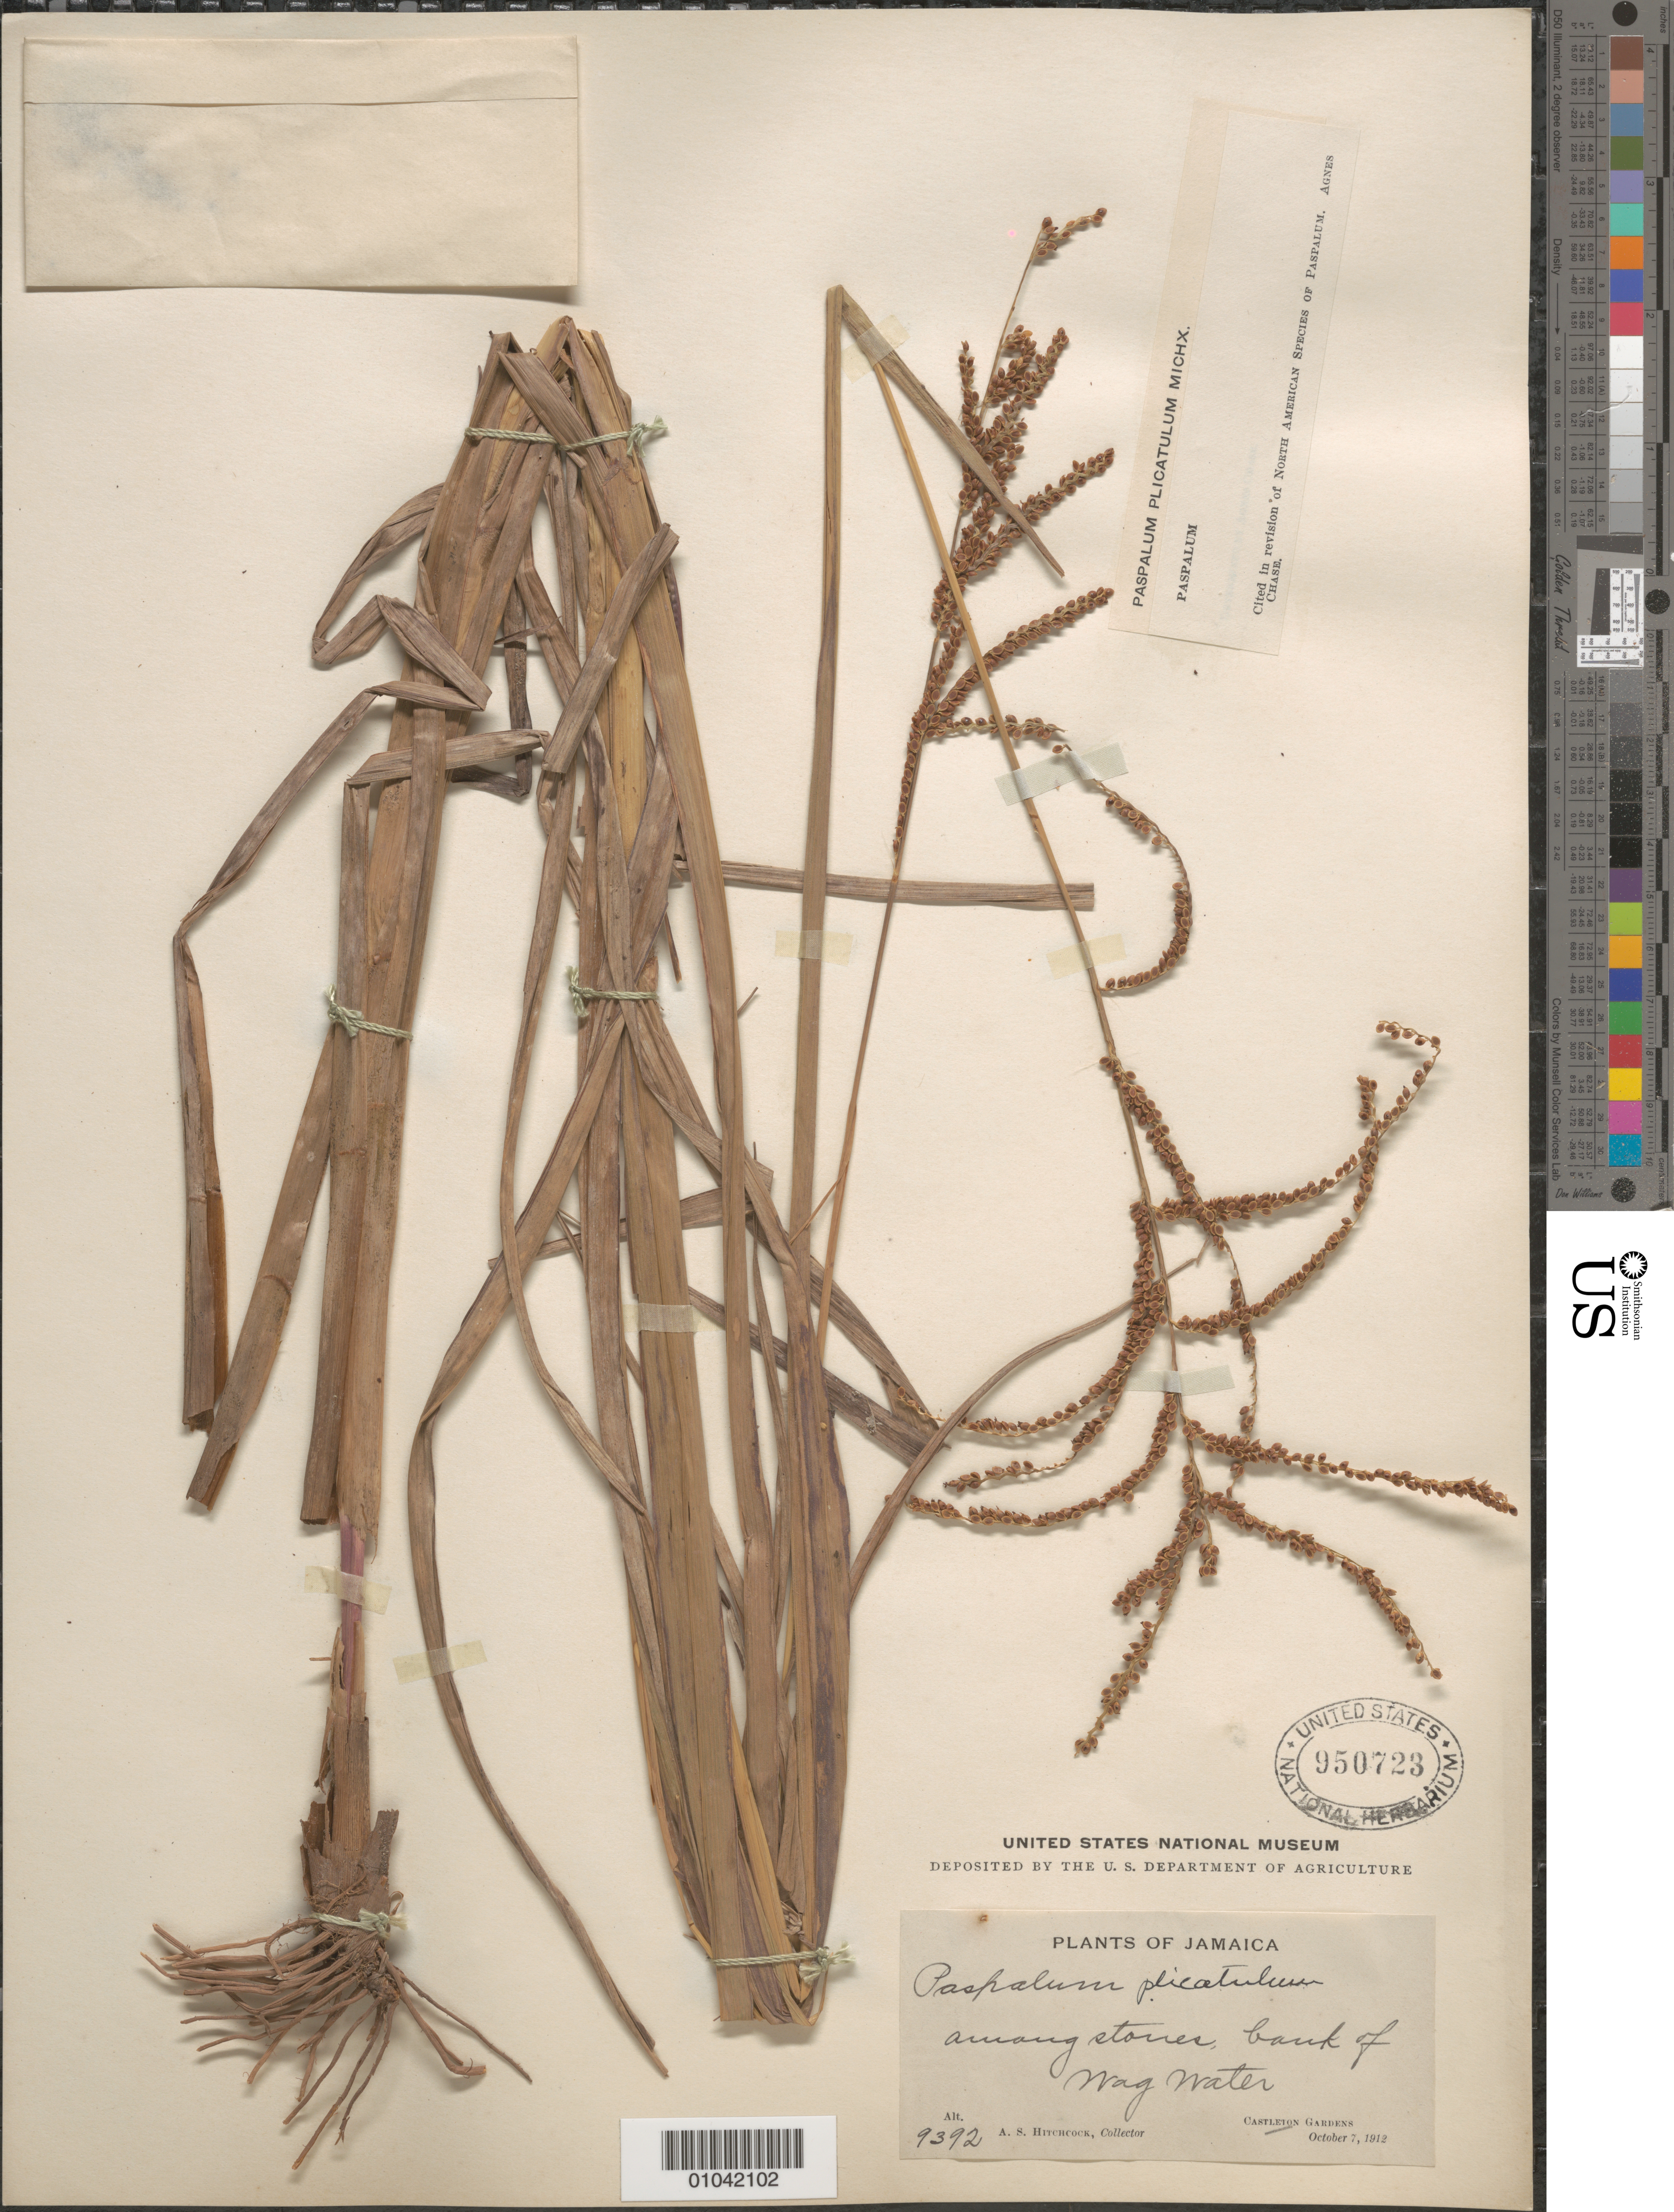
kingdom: Plantae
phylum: Tracheophyta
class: Liliopsida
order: Poales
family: Poaceae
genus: Paspalum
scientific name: Paspalum plicatulum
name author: Michx.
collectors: A. S. Hitchcock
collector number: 9392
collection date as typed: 07 Oct 1912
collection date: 1912-10-07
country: Jamaica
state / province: Saint Andrew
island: Jamaica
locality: Bank of Nag Water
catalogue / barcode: US 950723